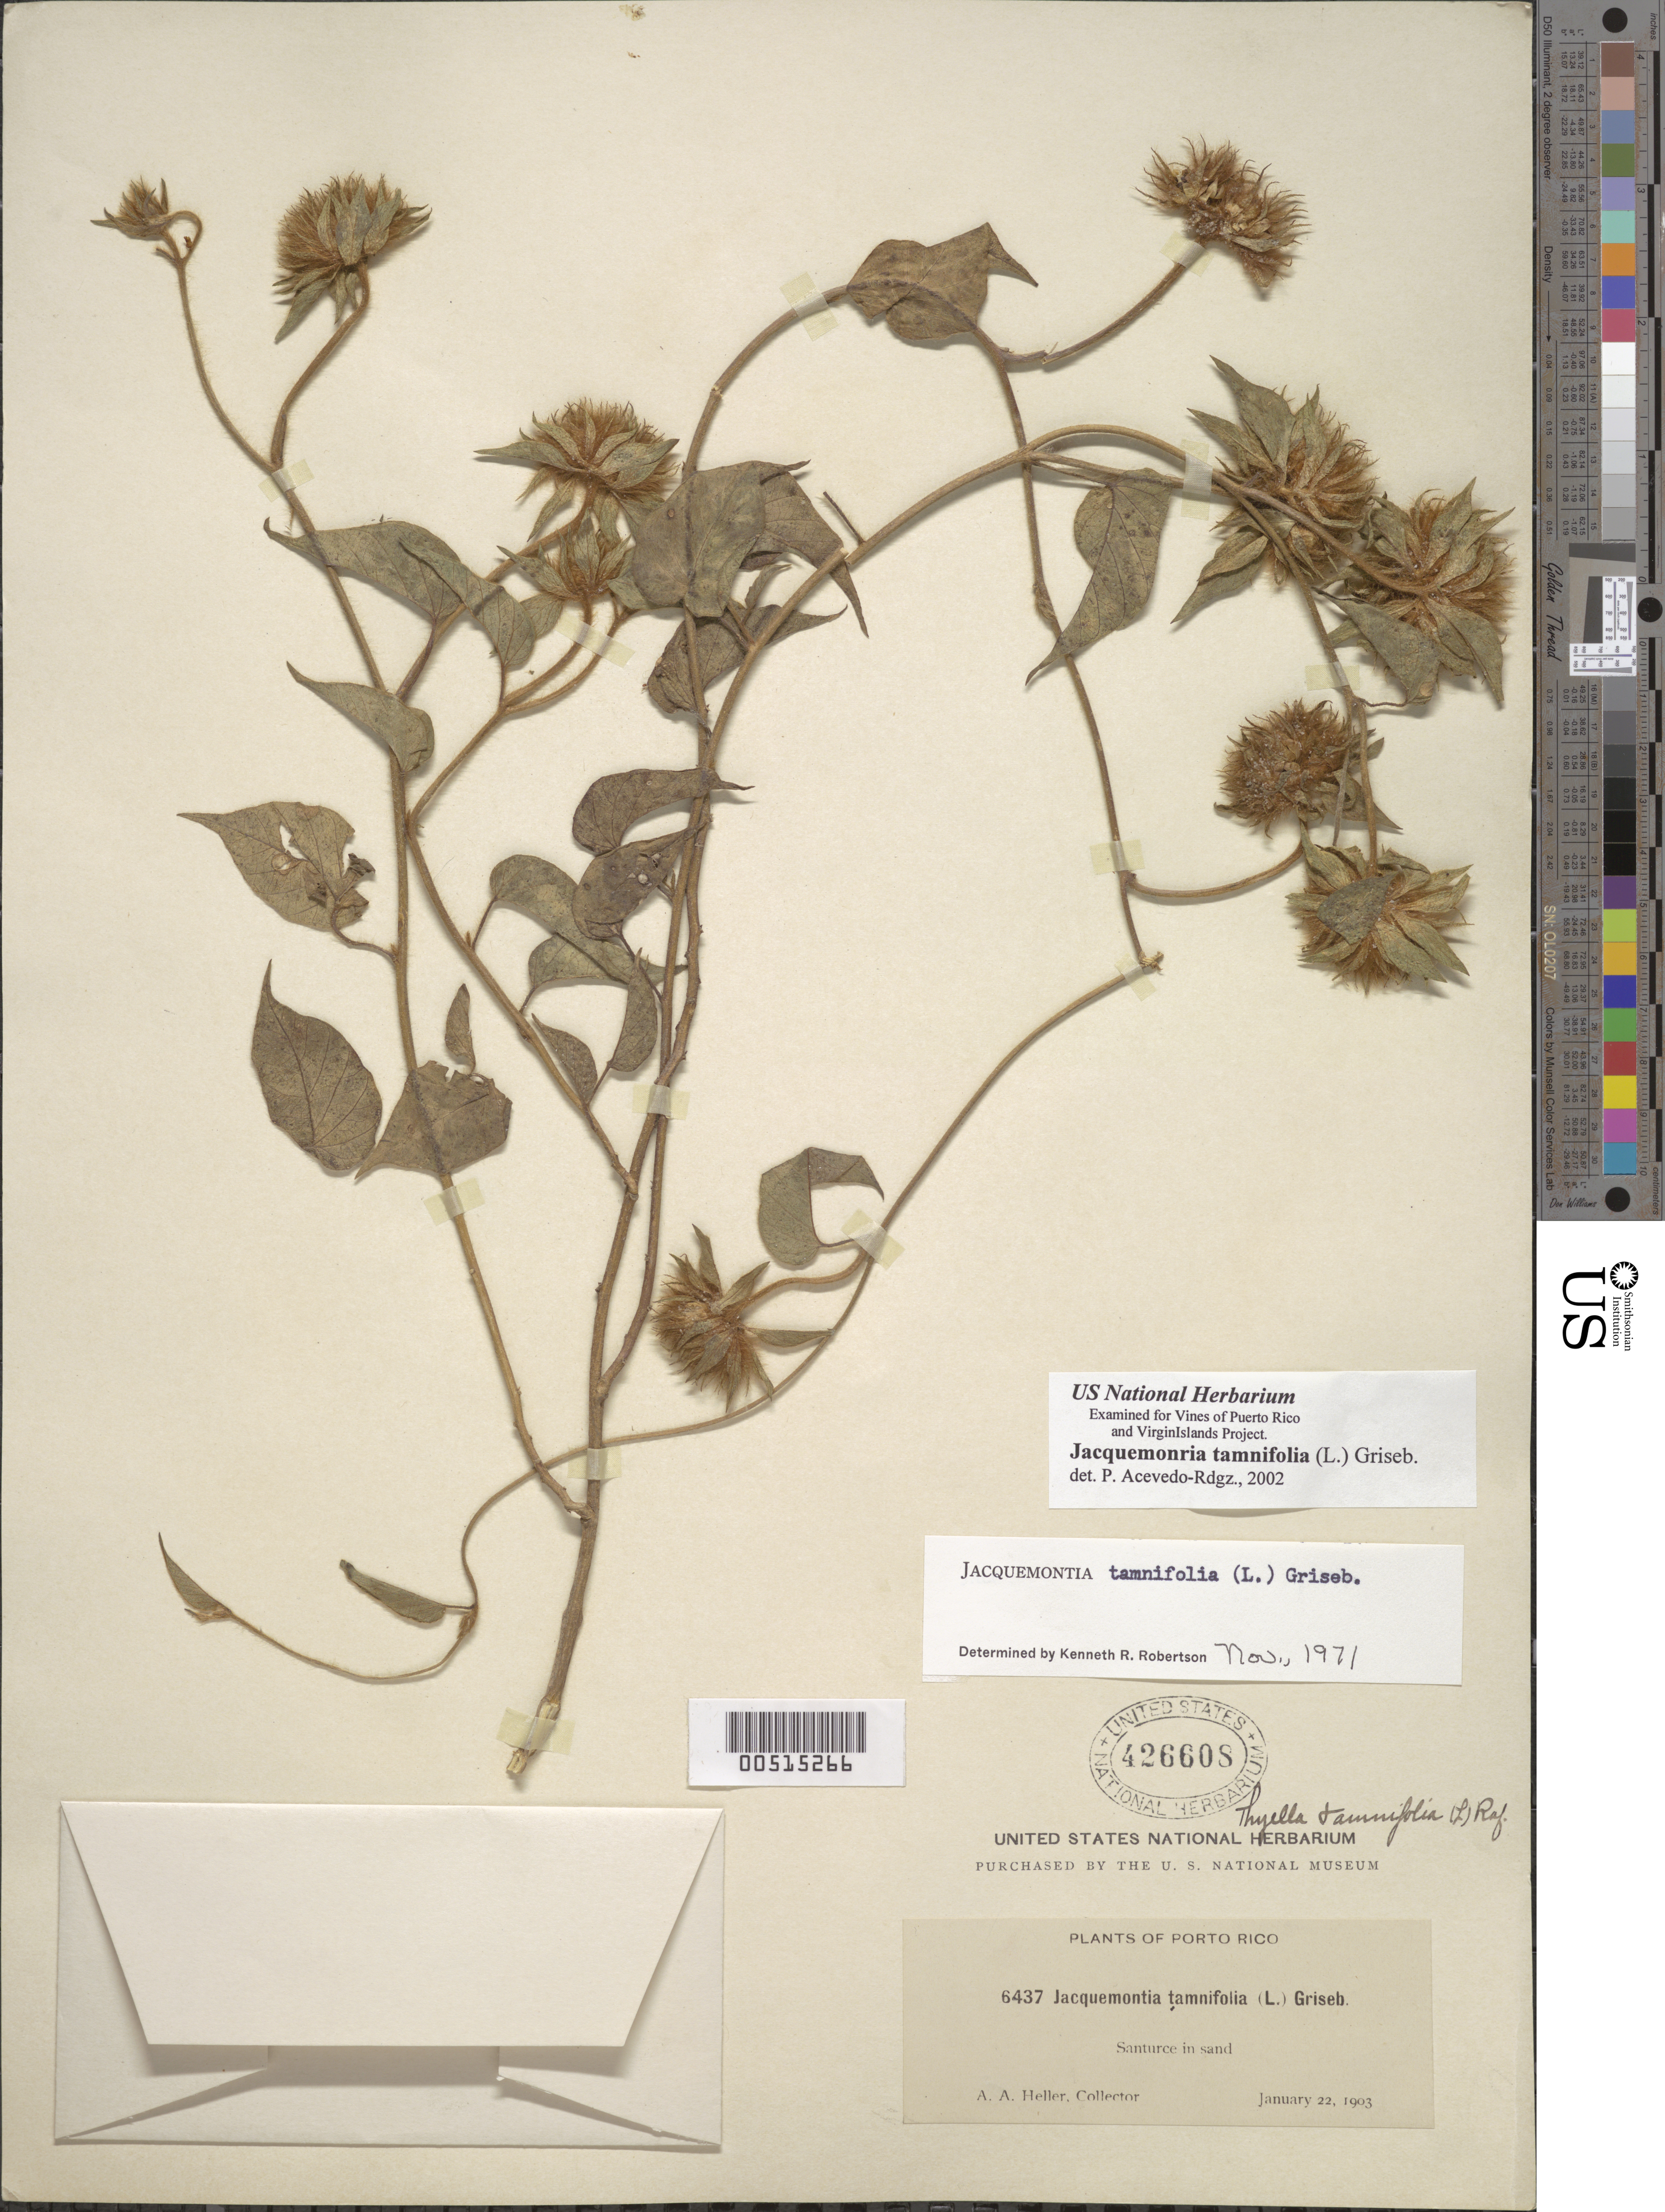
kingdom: Plantae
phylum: Tracheophyta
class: Magnoliopsida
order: Solanales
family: Convolvulaceae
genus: Jacquemontia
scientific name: Jacquemontia tamnifolia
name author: (L.) Griseb.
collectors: A. A. Heller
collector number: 6437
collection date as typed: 22 Jan 1903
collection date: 1903-01-22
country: Puerto Rico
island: Greater Antilles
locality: Santurce. In sand.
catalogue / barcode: US 426608